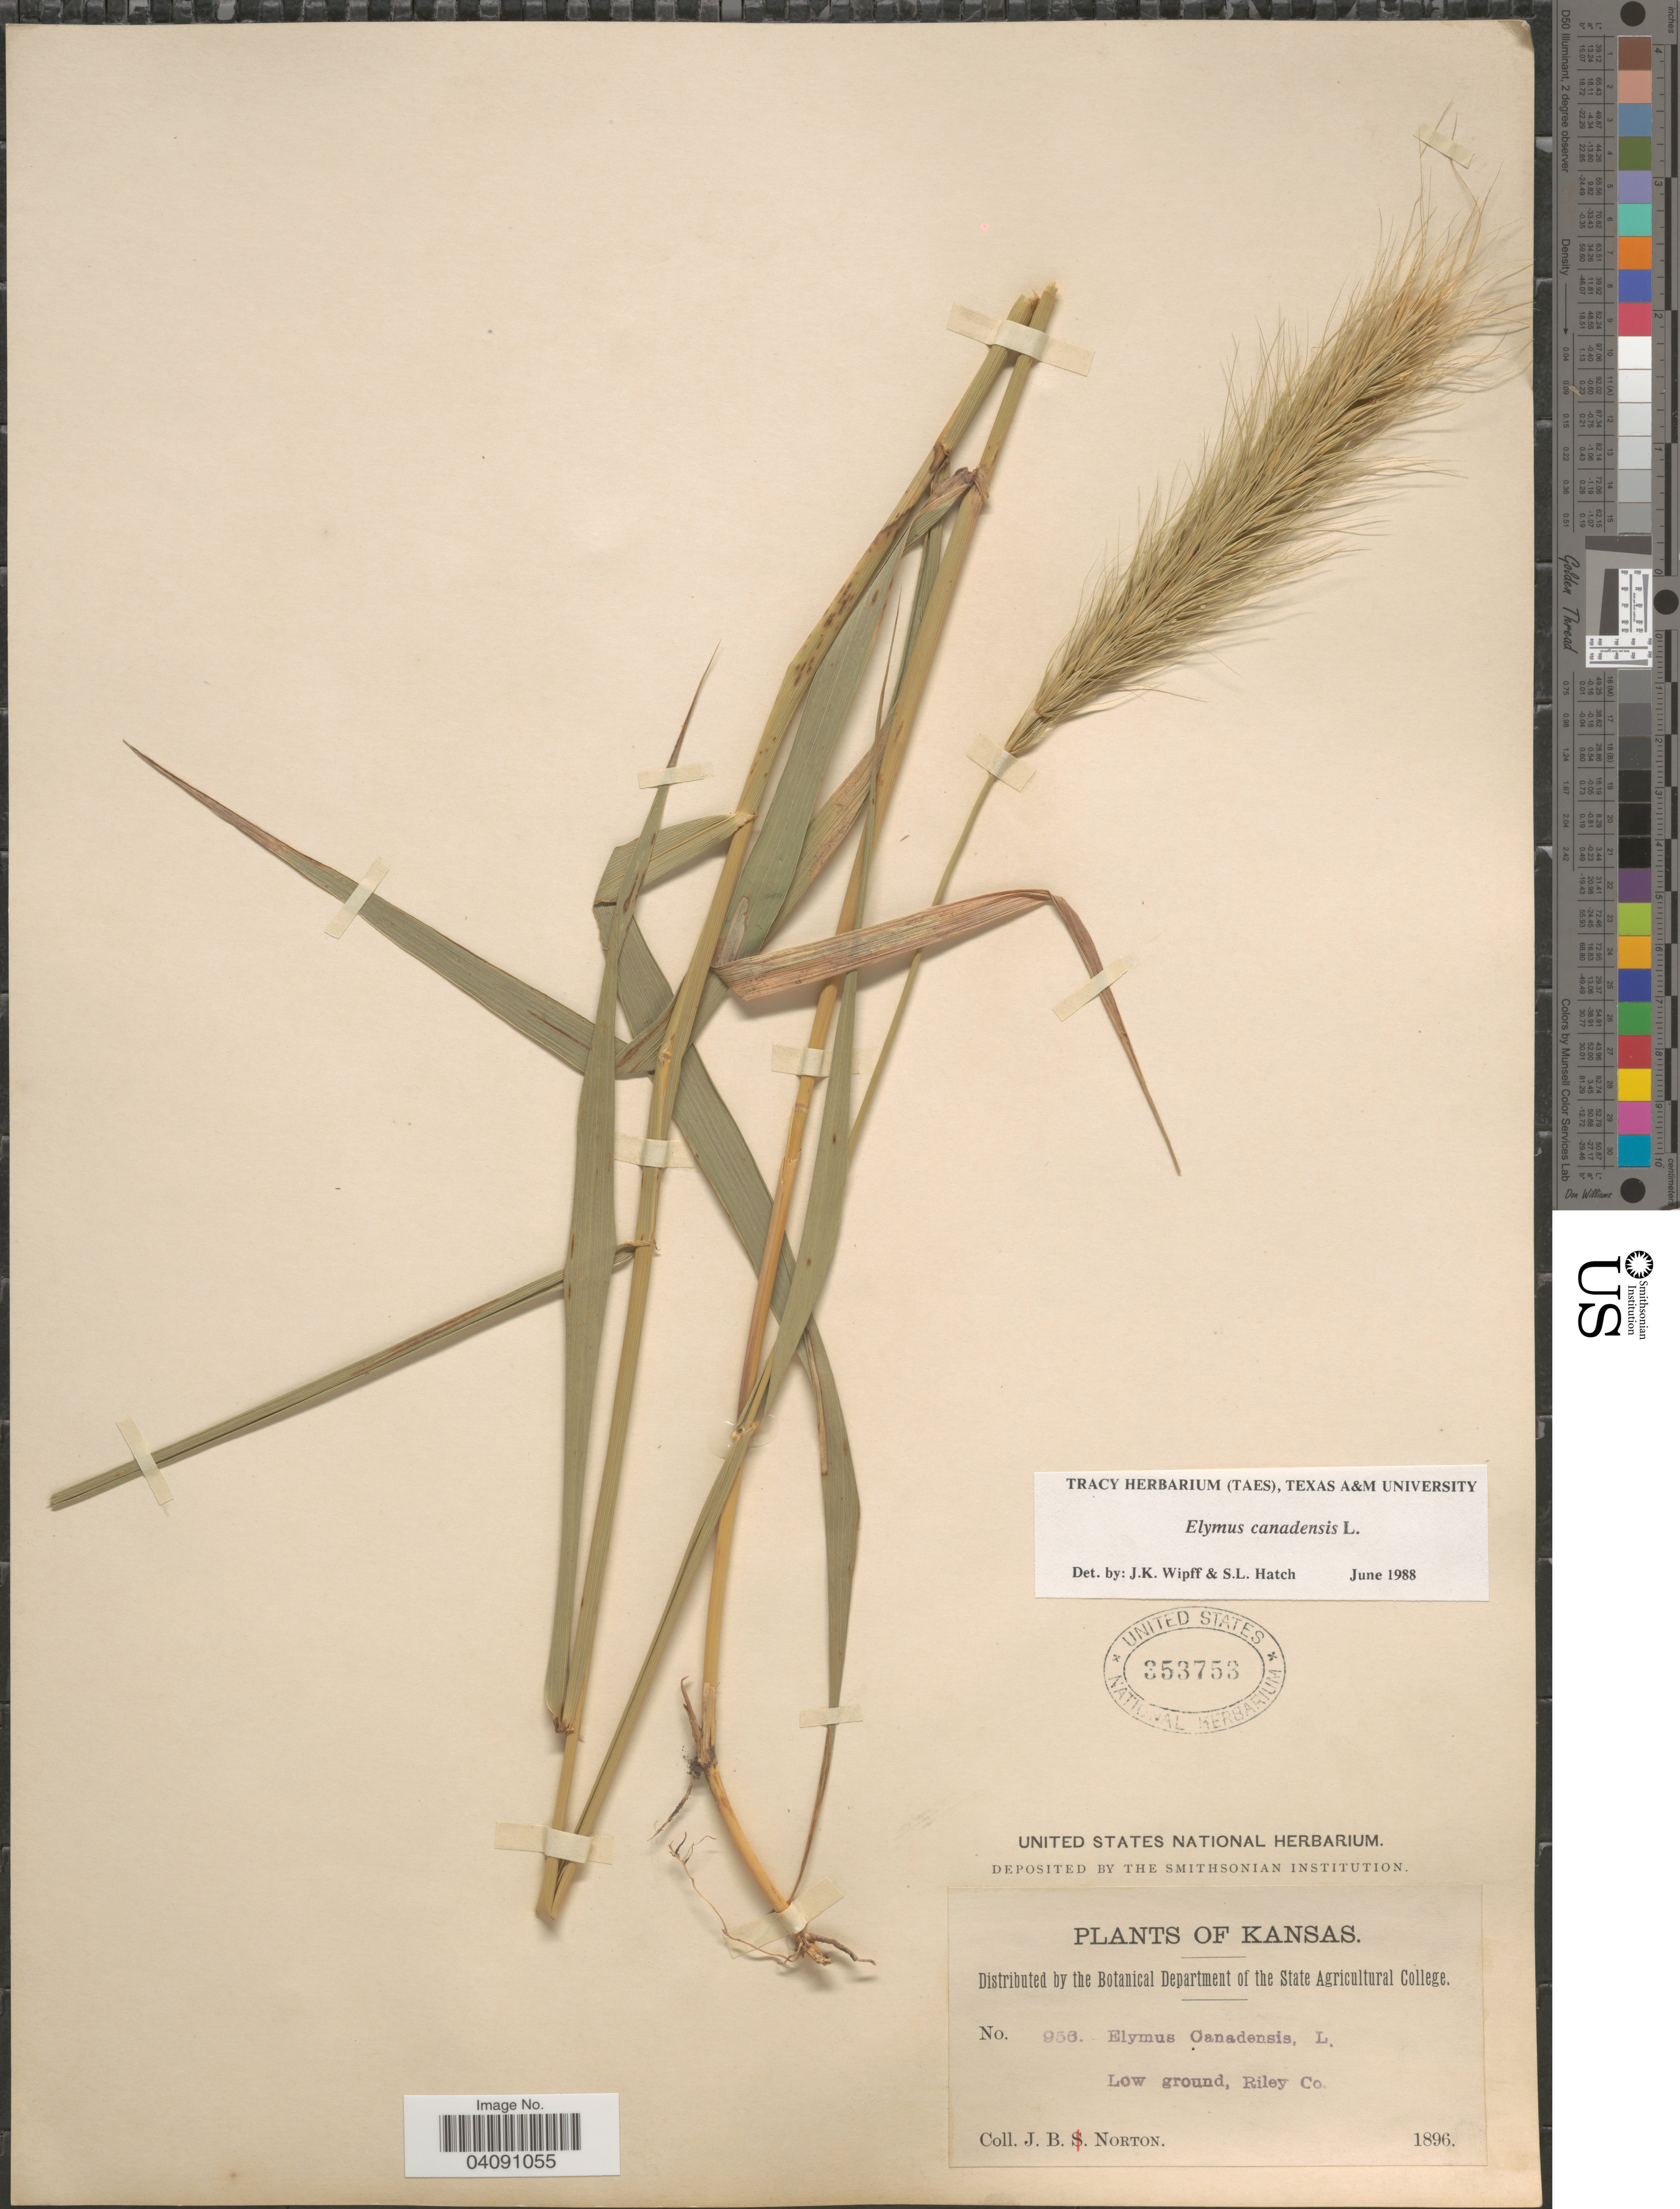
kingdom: Plantae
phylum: Tracheophyta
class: Liliopsida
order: Poales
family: Poaceae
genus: Elymus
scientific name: Elymus canadensis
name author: L.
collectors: J. B. Norton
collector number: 956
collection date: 1896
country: United States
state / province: Kansas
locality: Low ground, Riley Co.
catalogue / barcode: US 353753